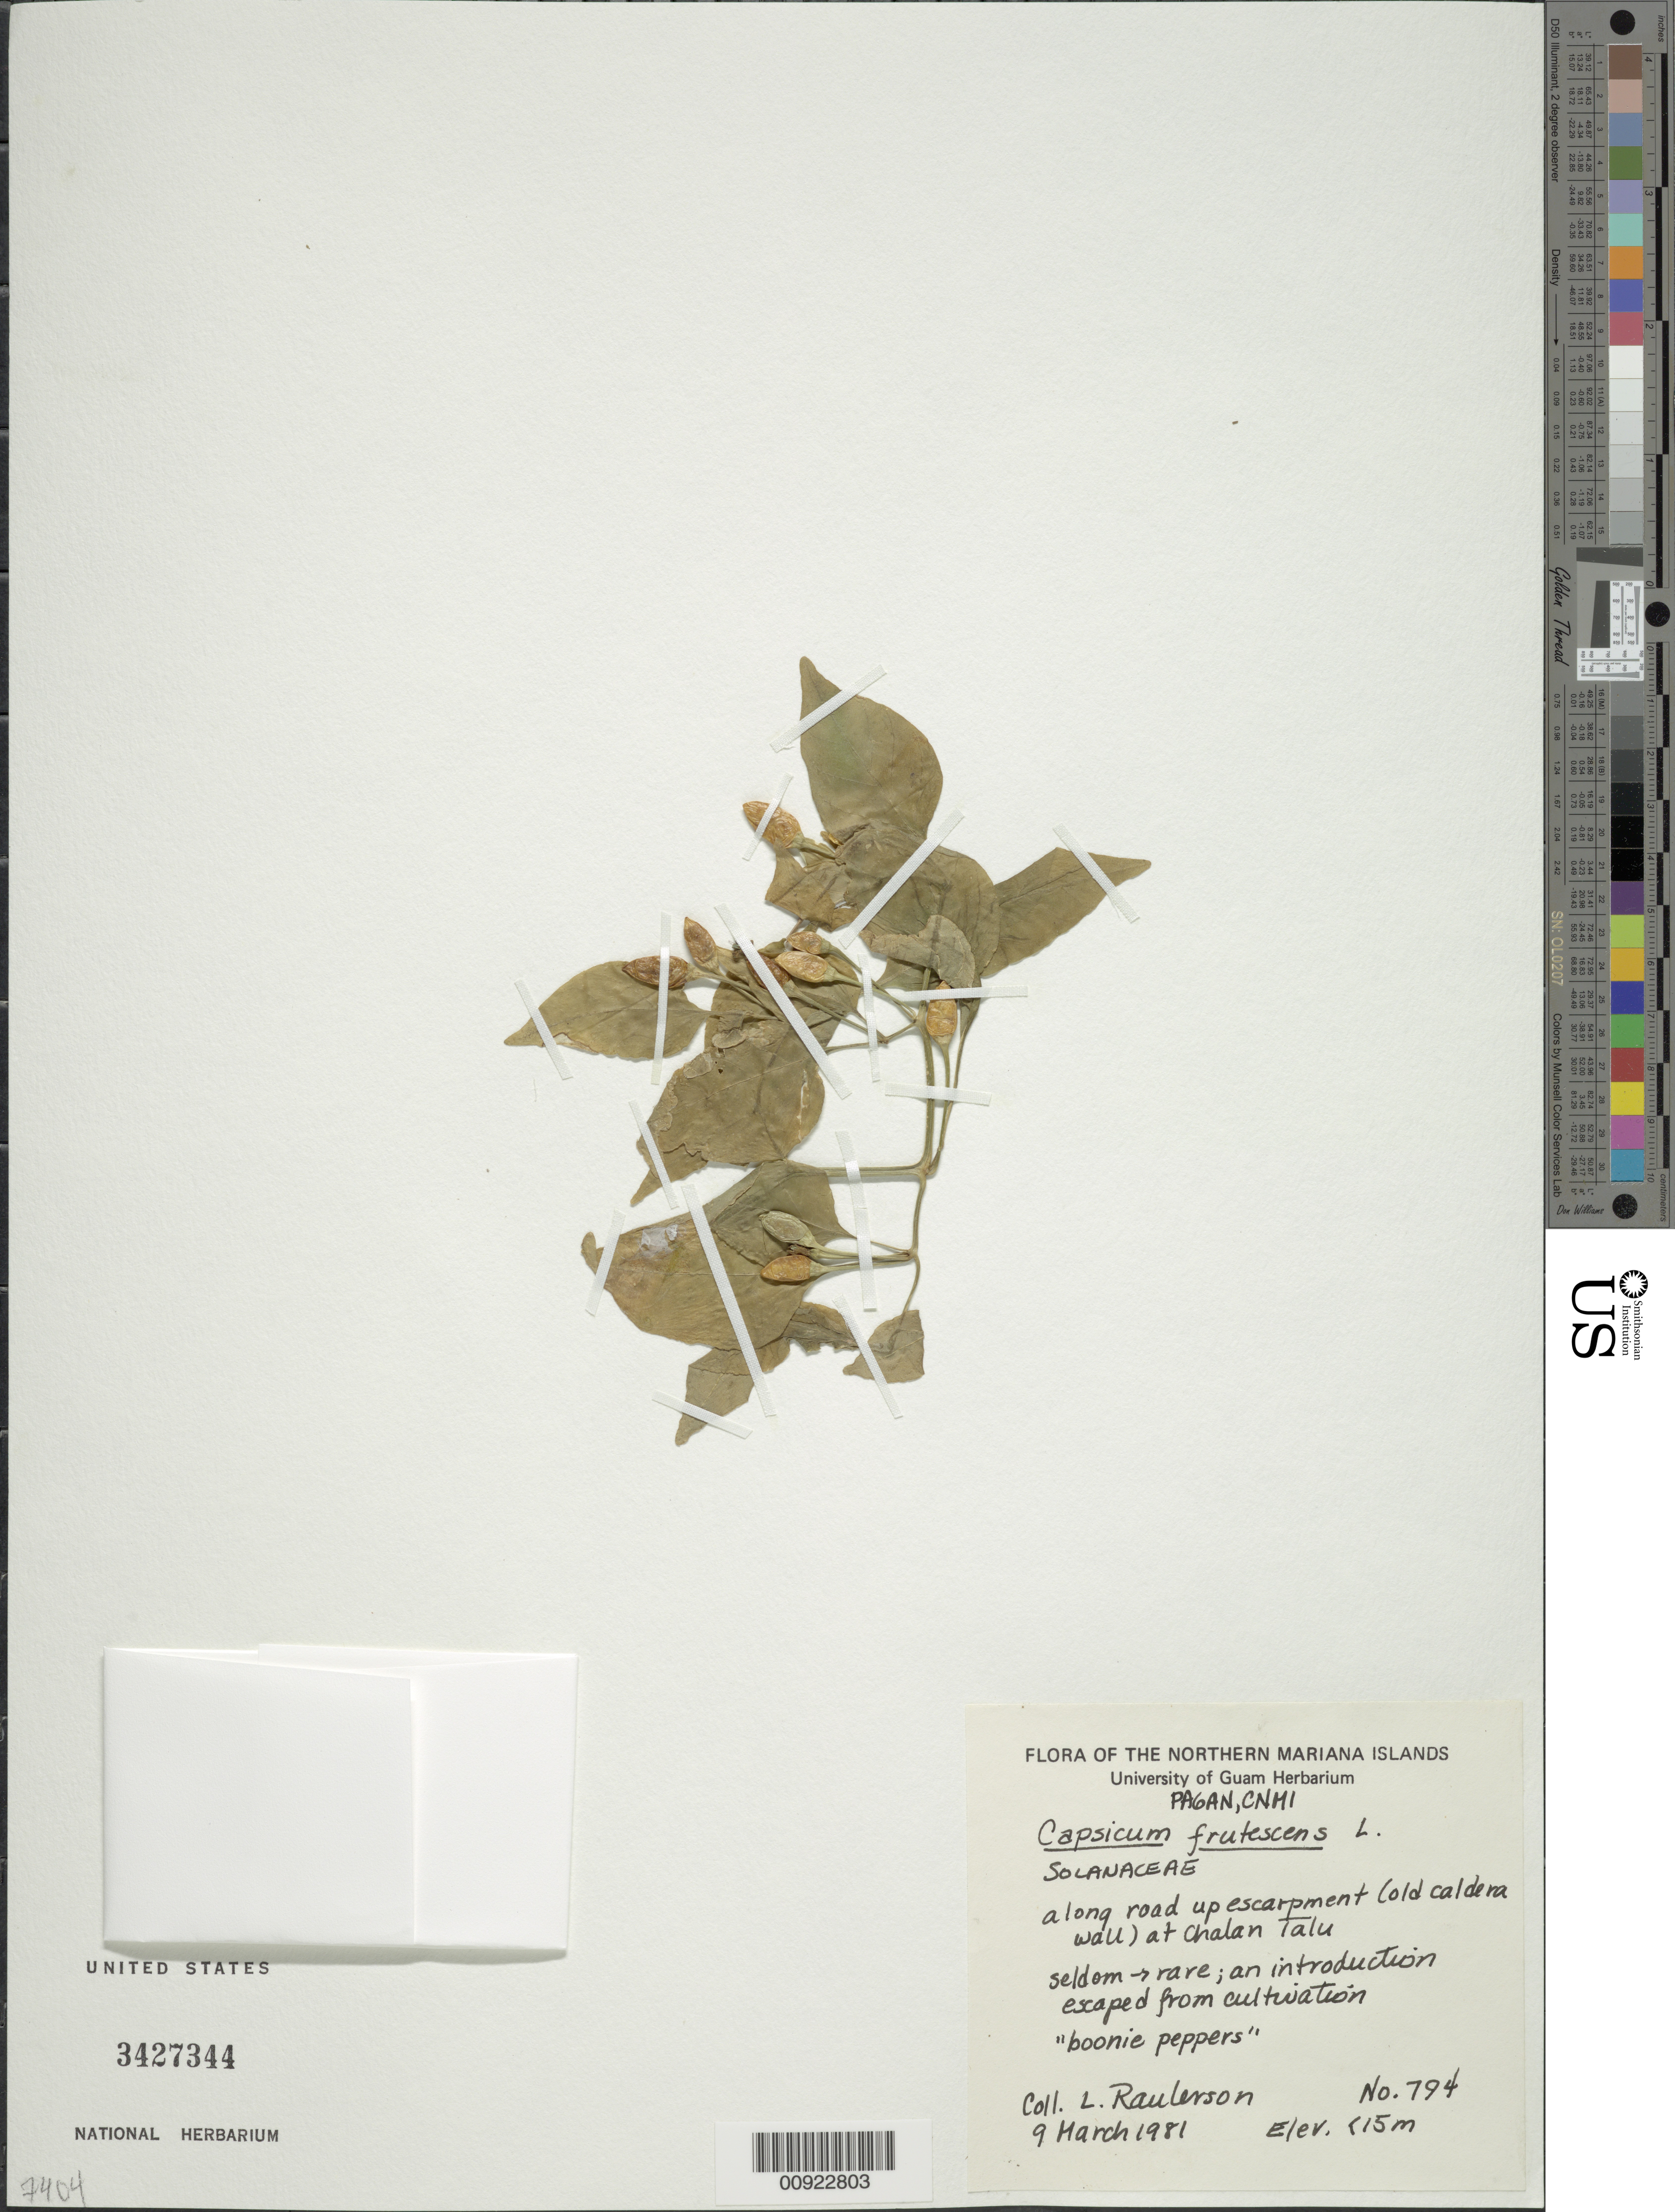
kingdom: Plantae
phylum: Tracheophyta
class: Magnoliopsida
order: Solanales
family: Solanaceae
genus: Capsicum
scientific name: Capsicum frutescens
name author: L.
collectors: L. Raulerson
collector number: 794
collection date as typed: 09 Mar 1981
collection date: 1981-03-09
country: Northern Mariana Islands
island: Pagan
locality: Chalan talu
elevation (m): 15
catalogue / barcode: US 3427344